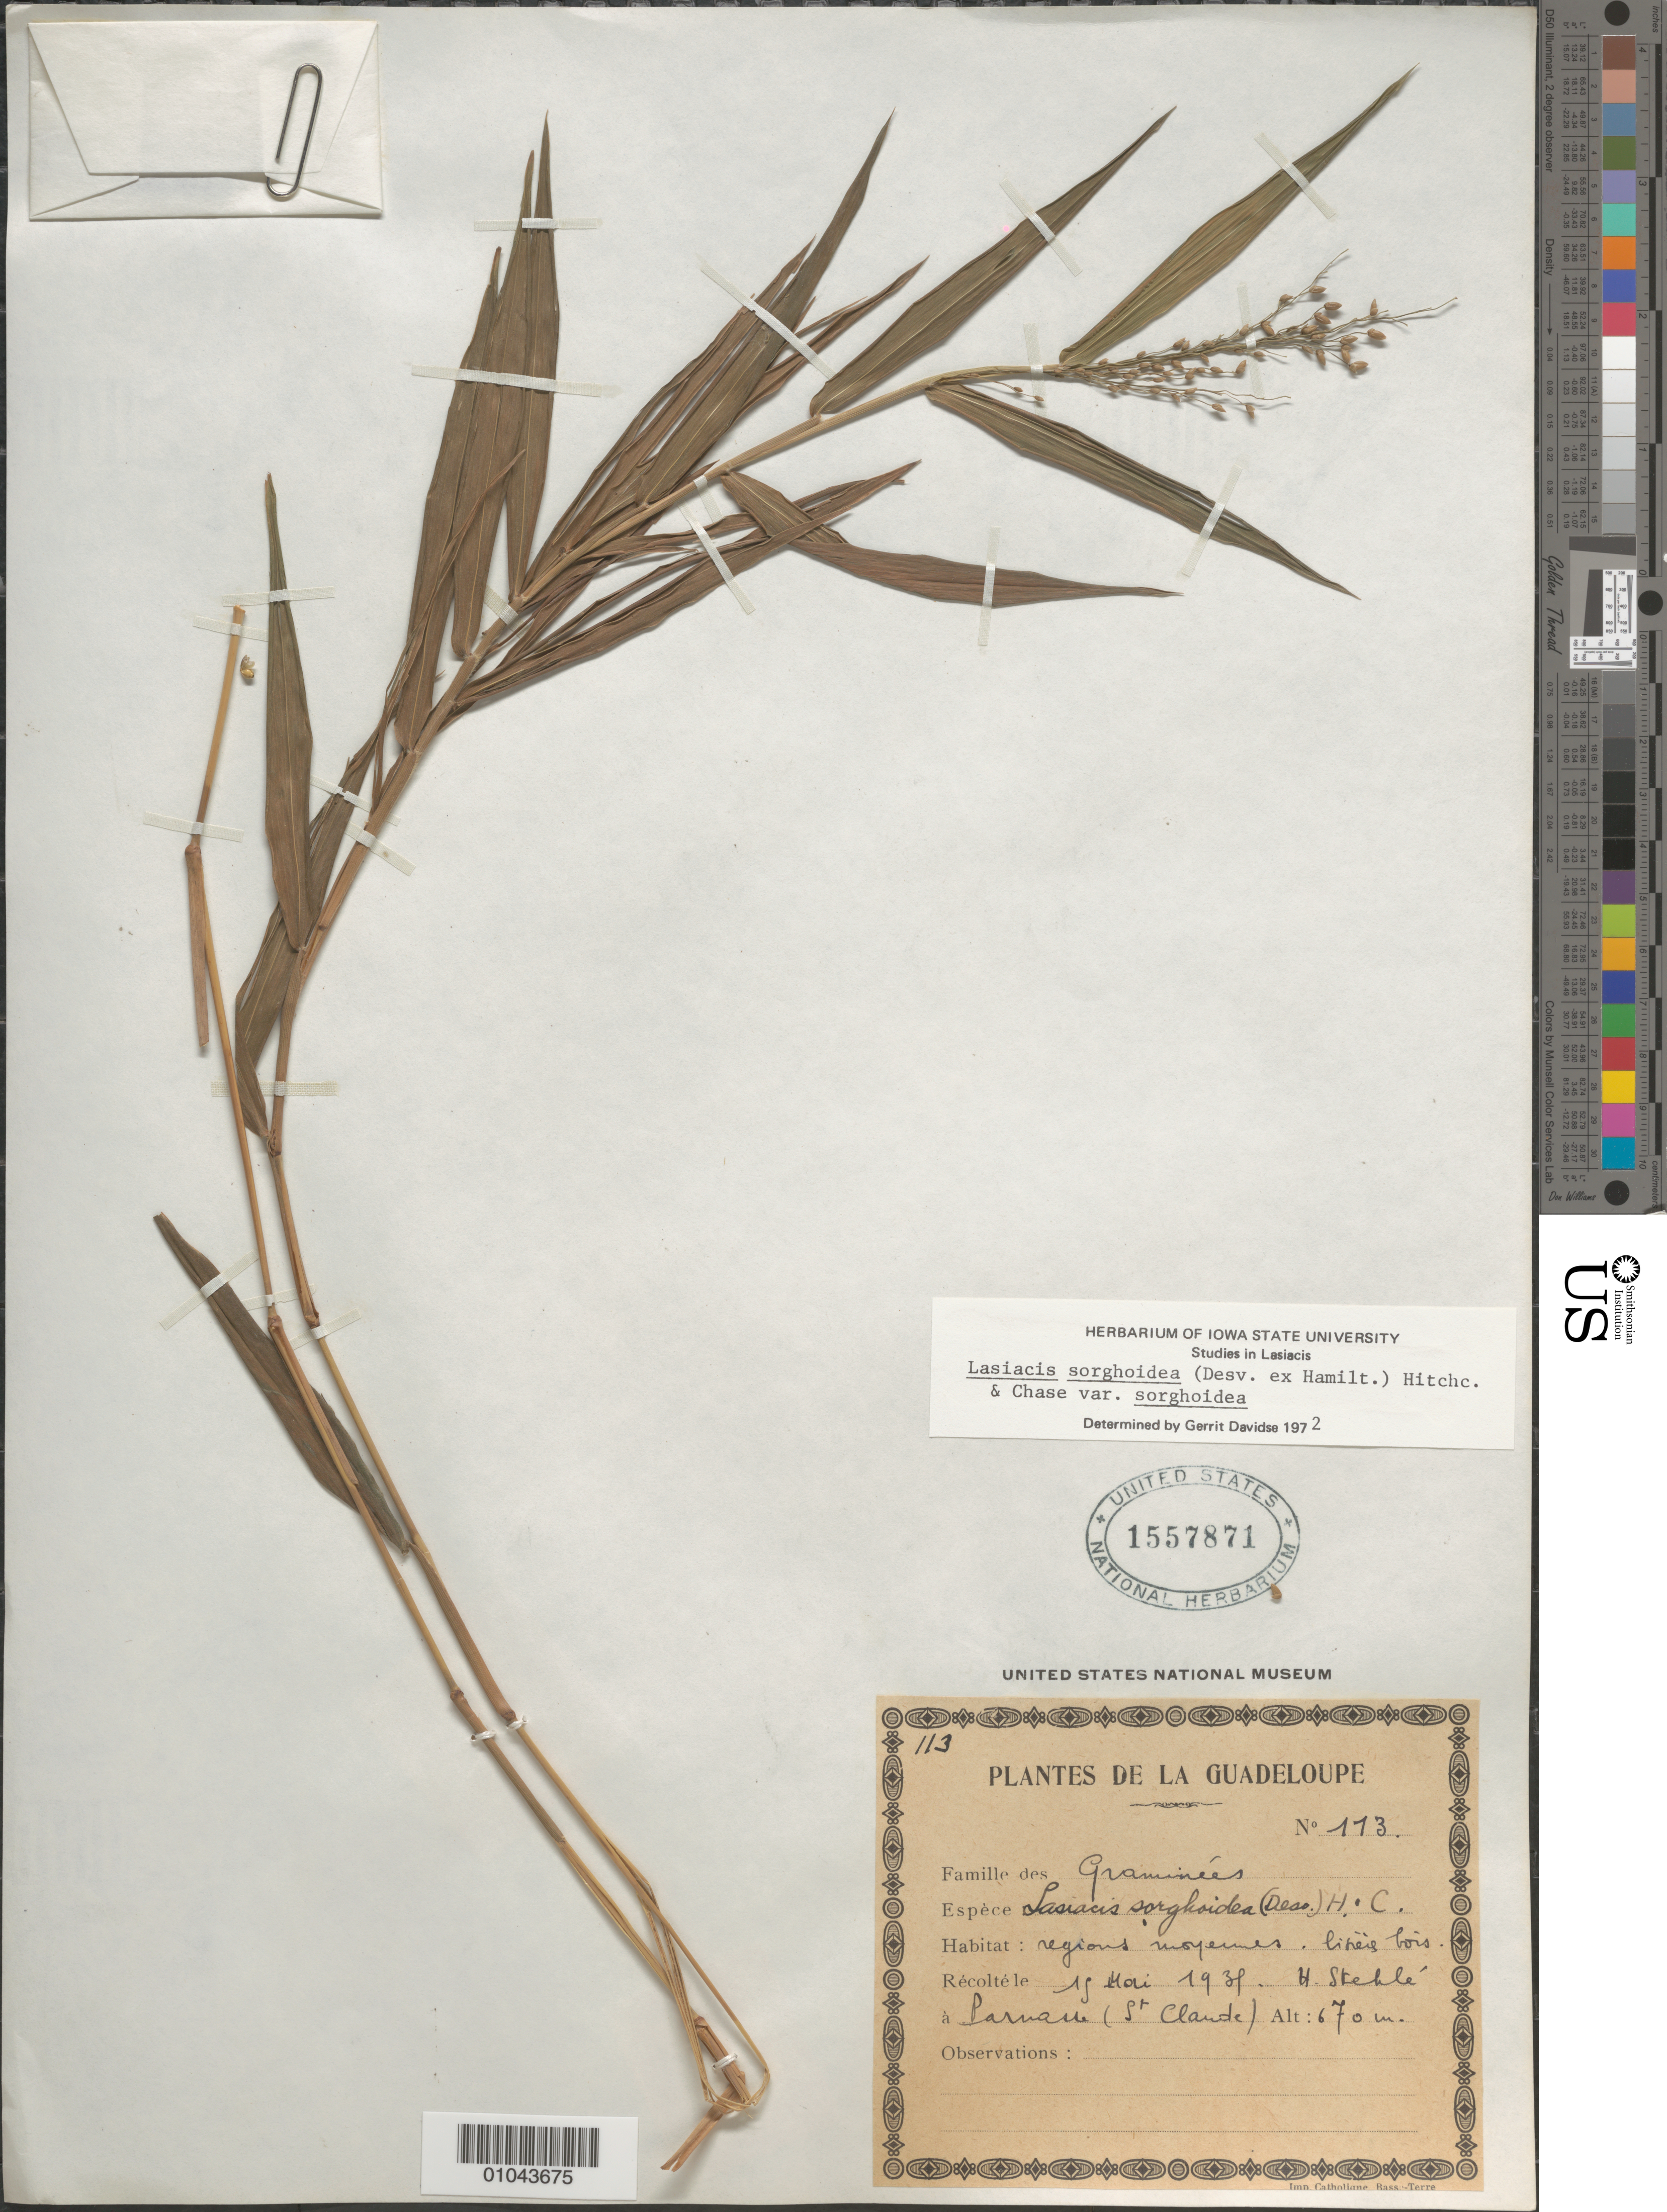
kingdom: Plantae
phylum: Tracheophyta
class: Liliopsida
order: Poales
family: Poaceae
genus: Lasiacis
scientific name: Lasiacis sorghoidea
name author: (Desv. ex Ham.) Hitchc. & Chase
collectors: H. Stehlé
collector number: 173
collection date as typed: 15 May 1931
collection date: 1931-05-15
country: Guadeloupe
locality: Paruasse (St. Claude)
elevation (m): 670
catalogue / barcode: US 1557871